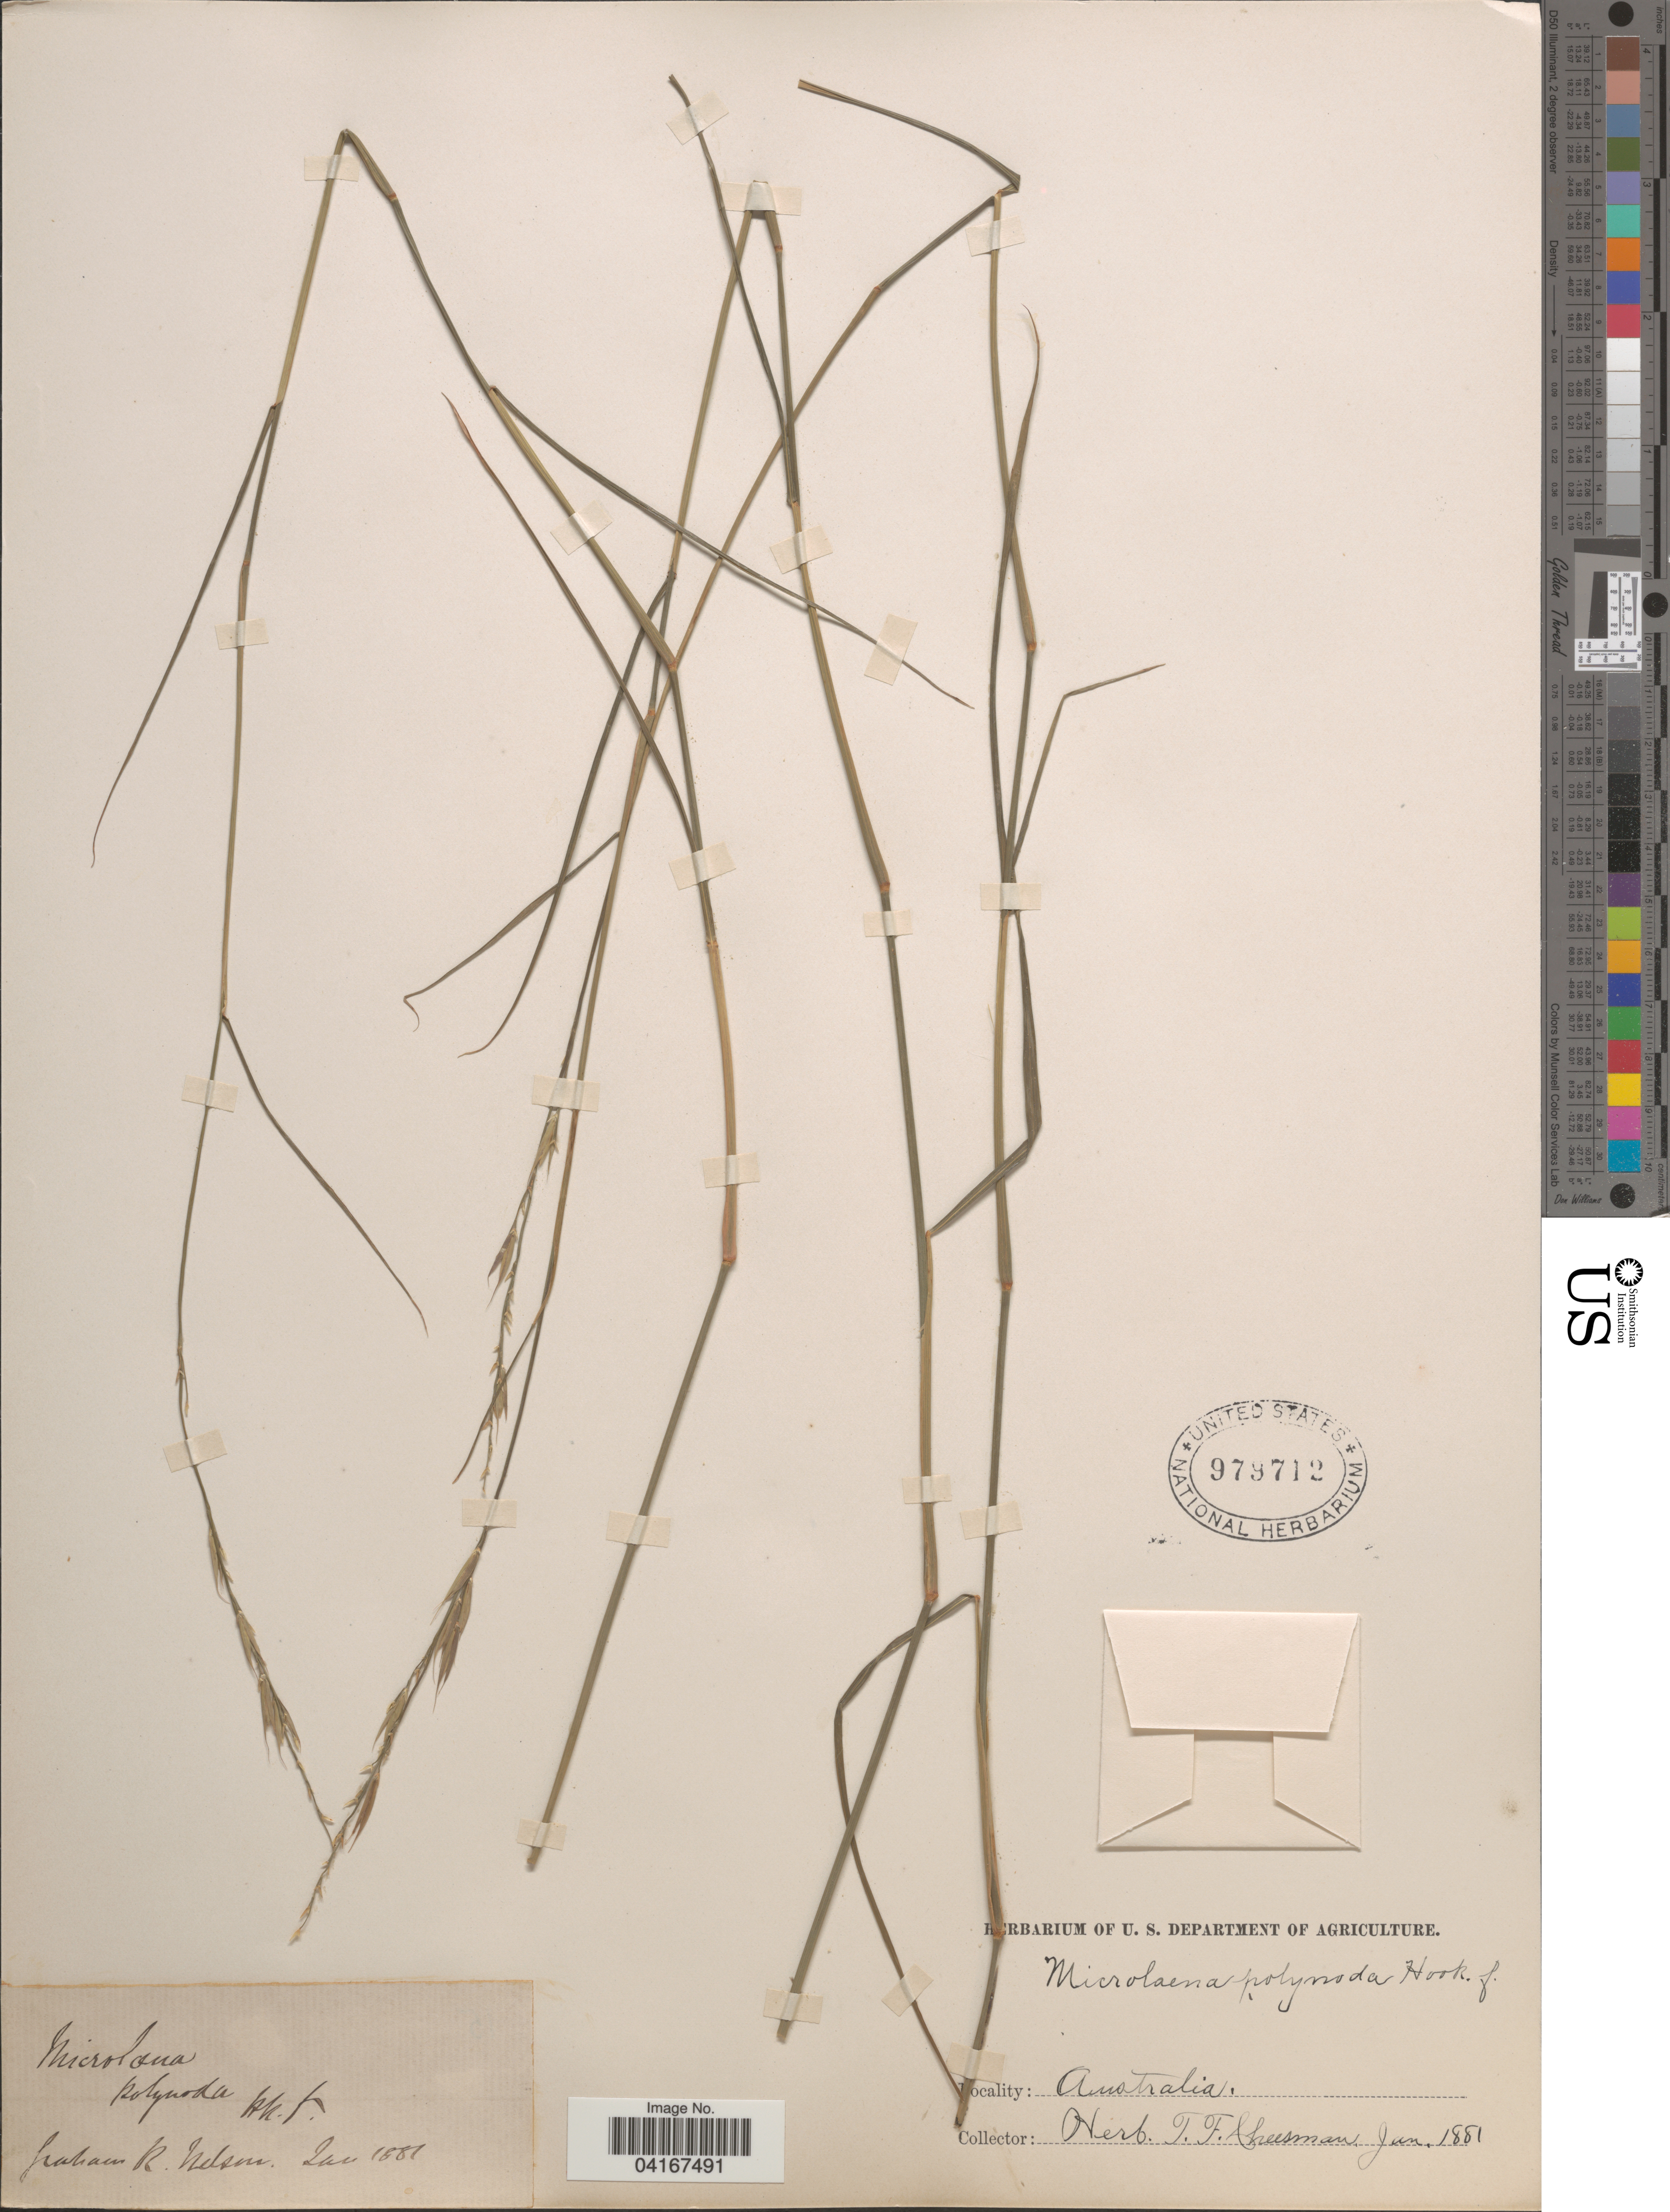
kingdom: Plantae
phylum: Tracheophyta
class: Liliopsida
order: Poales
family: Poaceae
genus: Microlaena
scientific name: Microlaena polynoda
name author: (Hook. f.) Hook. f.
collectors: G. Nelson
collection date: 1881-06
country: Australia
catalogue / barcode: US 979712